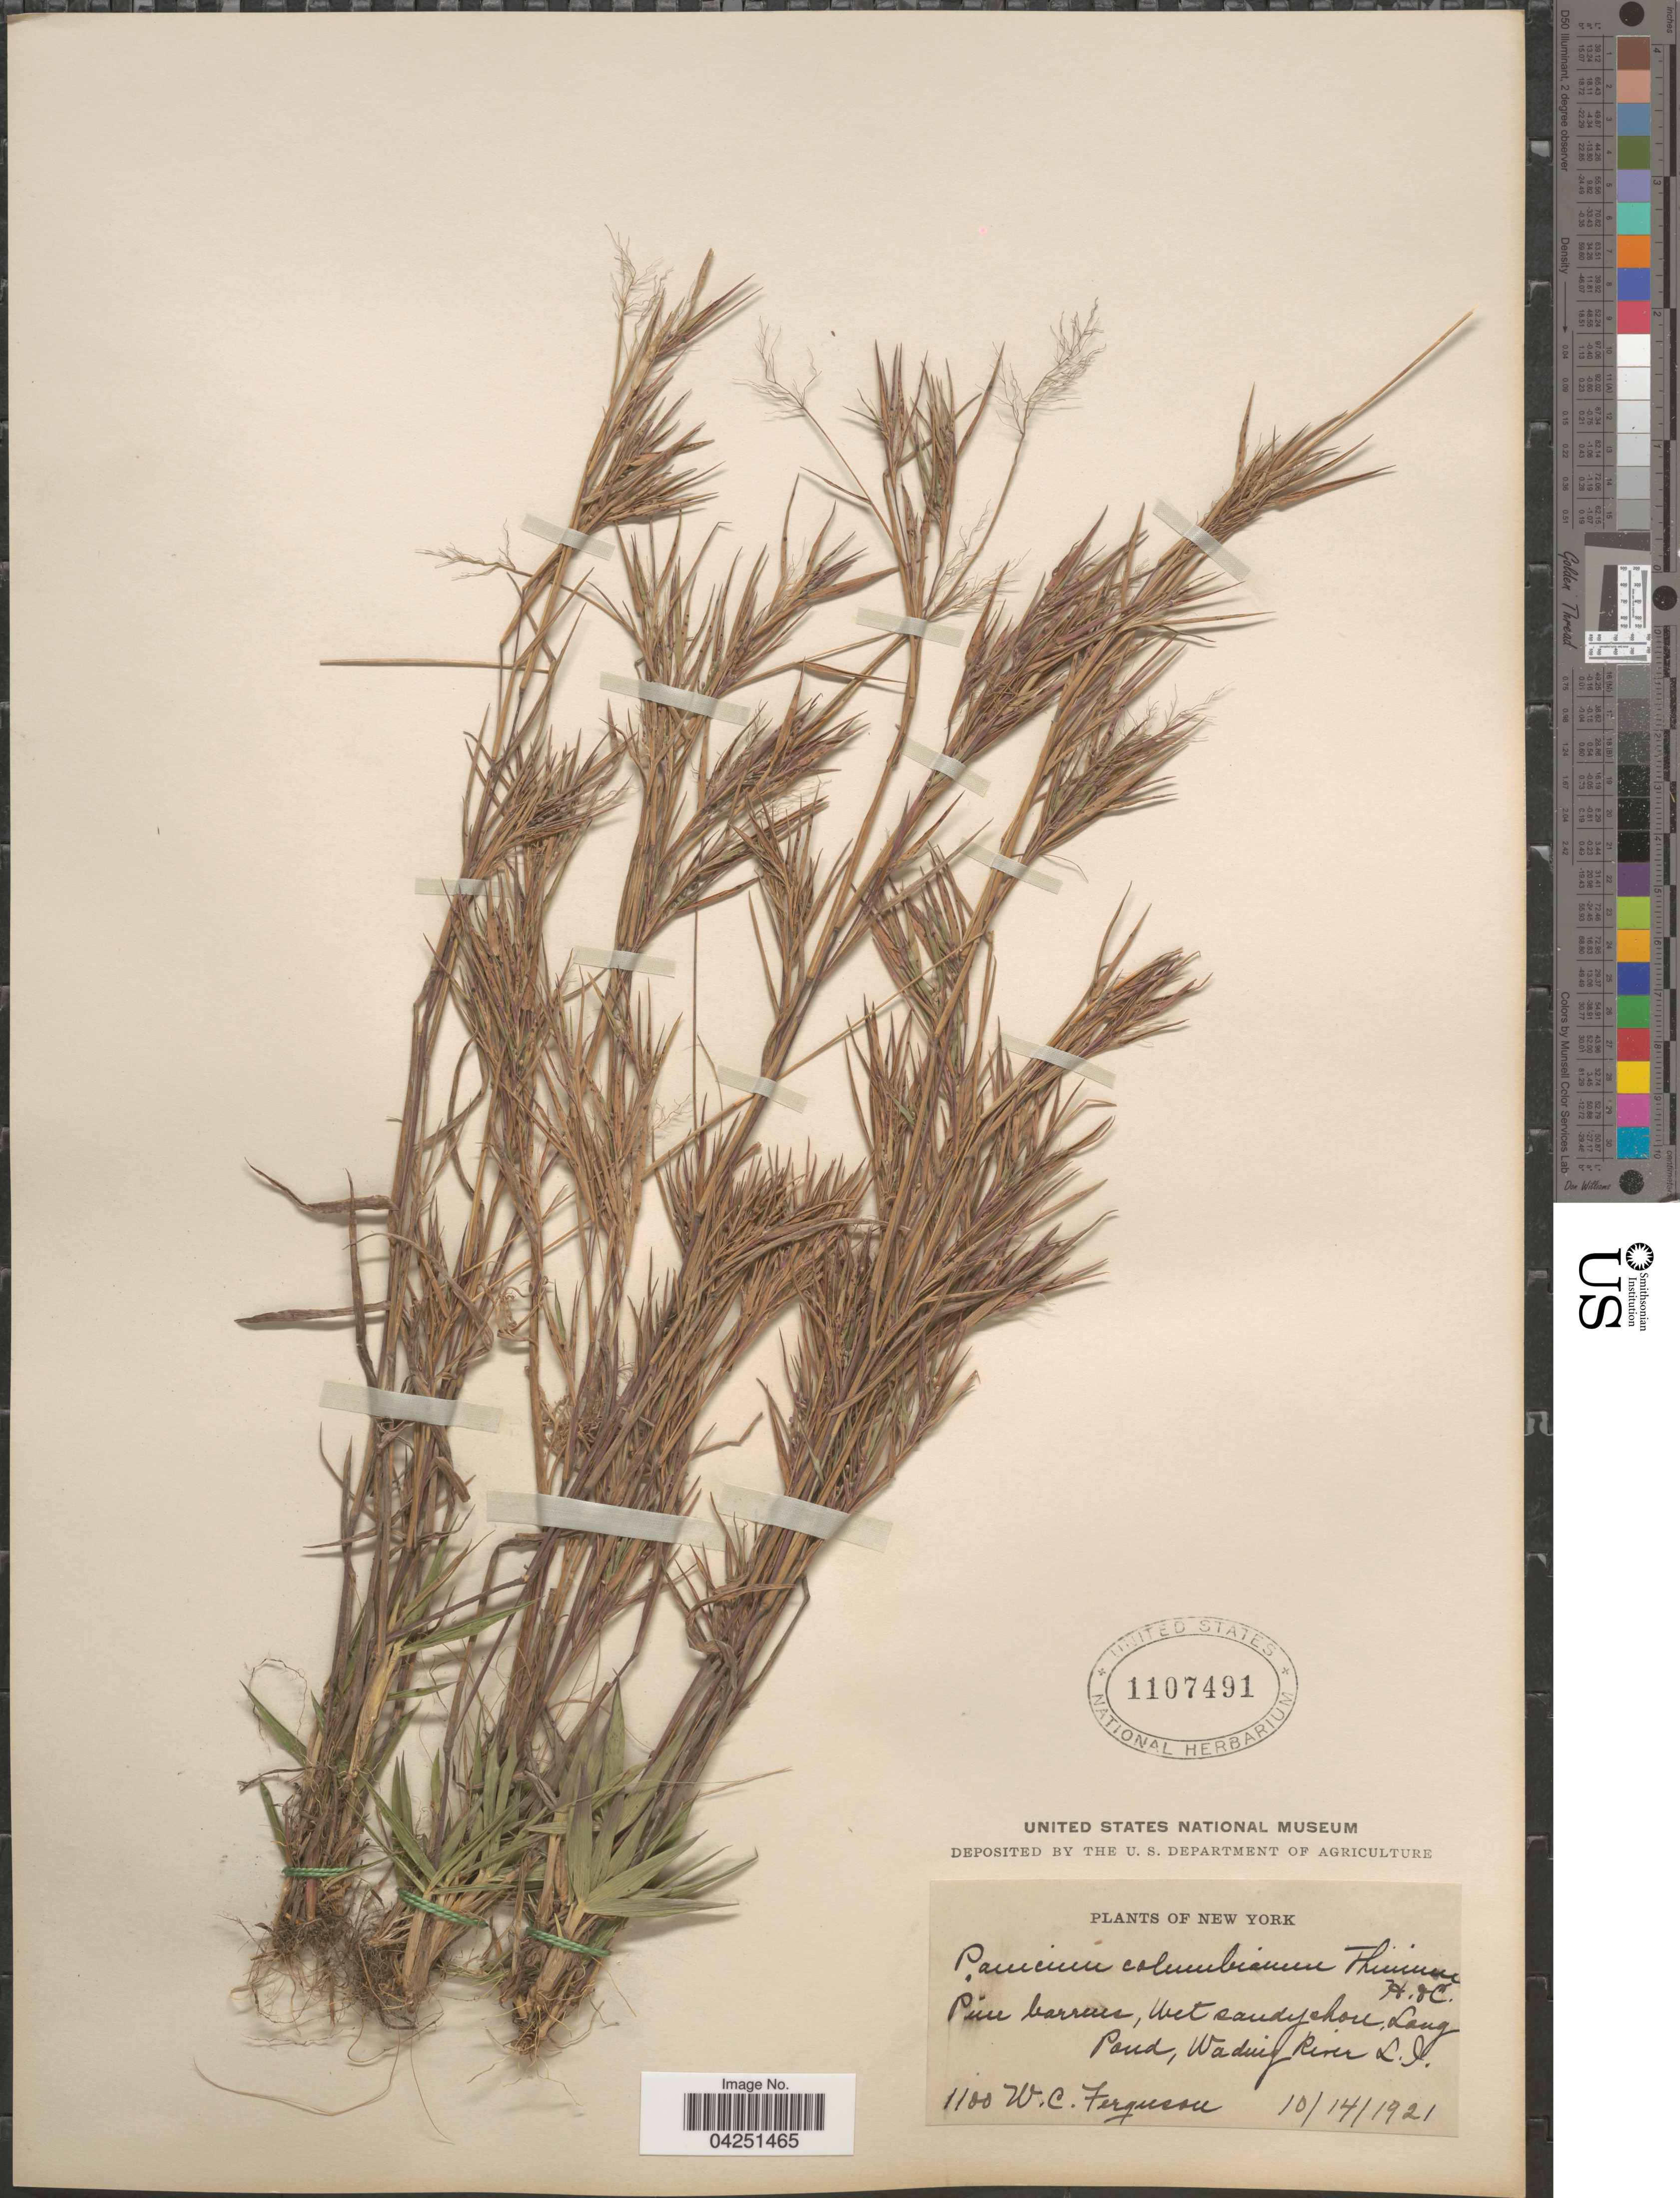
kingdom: Plantae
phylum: Tracheophyta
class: Liliopsida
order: Poales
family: Poaceae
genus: Dichanthelium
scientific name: Dichanthelium acuminatum var. acuminatum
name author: (Sw.) Gould & C.A. Clark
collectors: W. Ferguson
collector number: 1100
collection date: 1921-10-14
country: United States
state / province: New York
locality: Pine barren, wet sandyshore, Long Pond, Wading River L.I.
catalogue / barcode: US 1107491